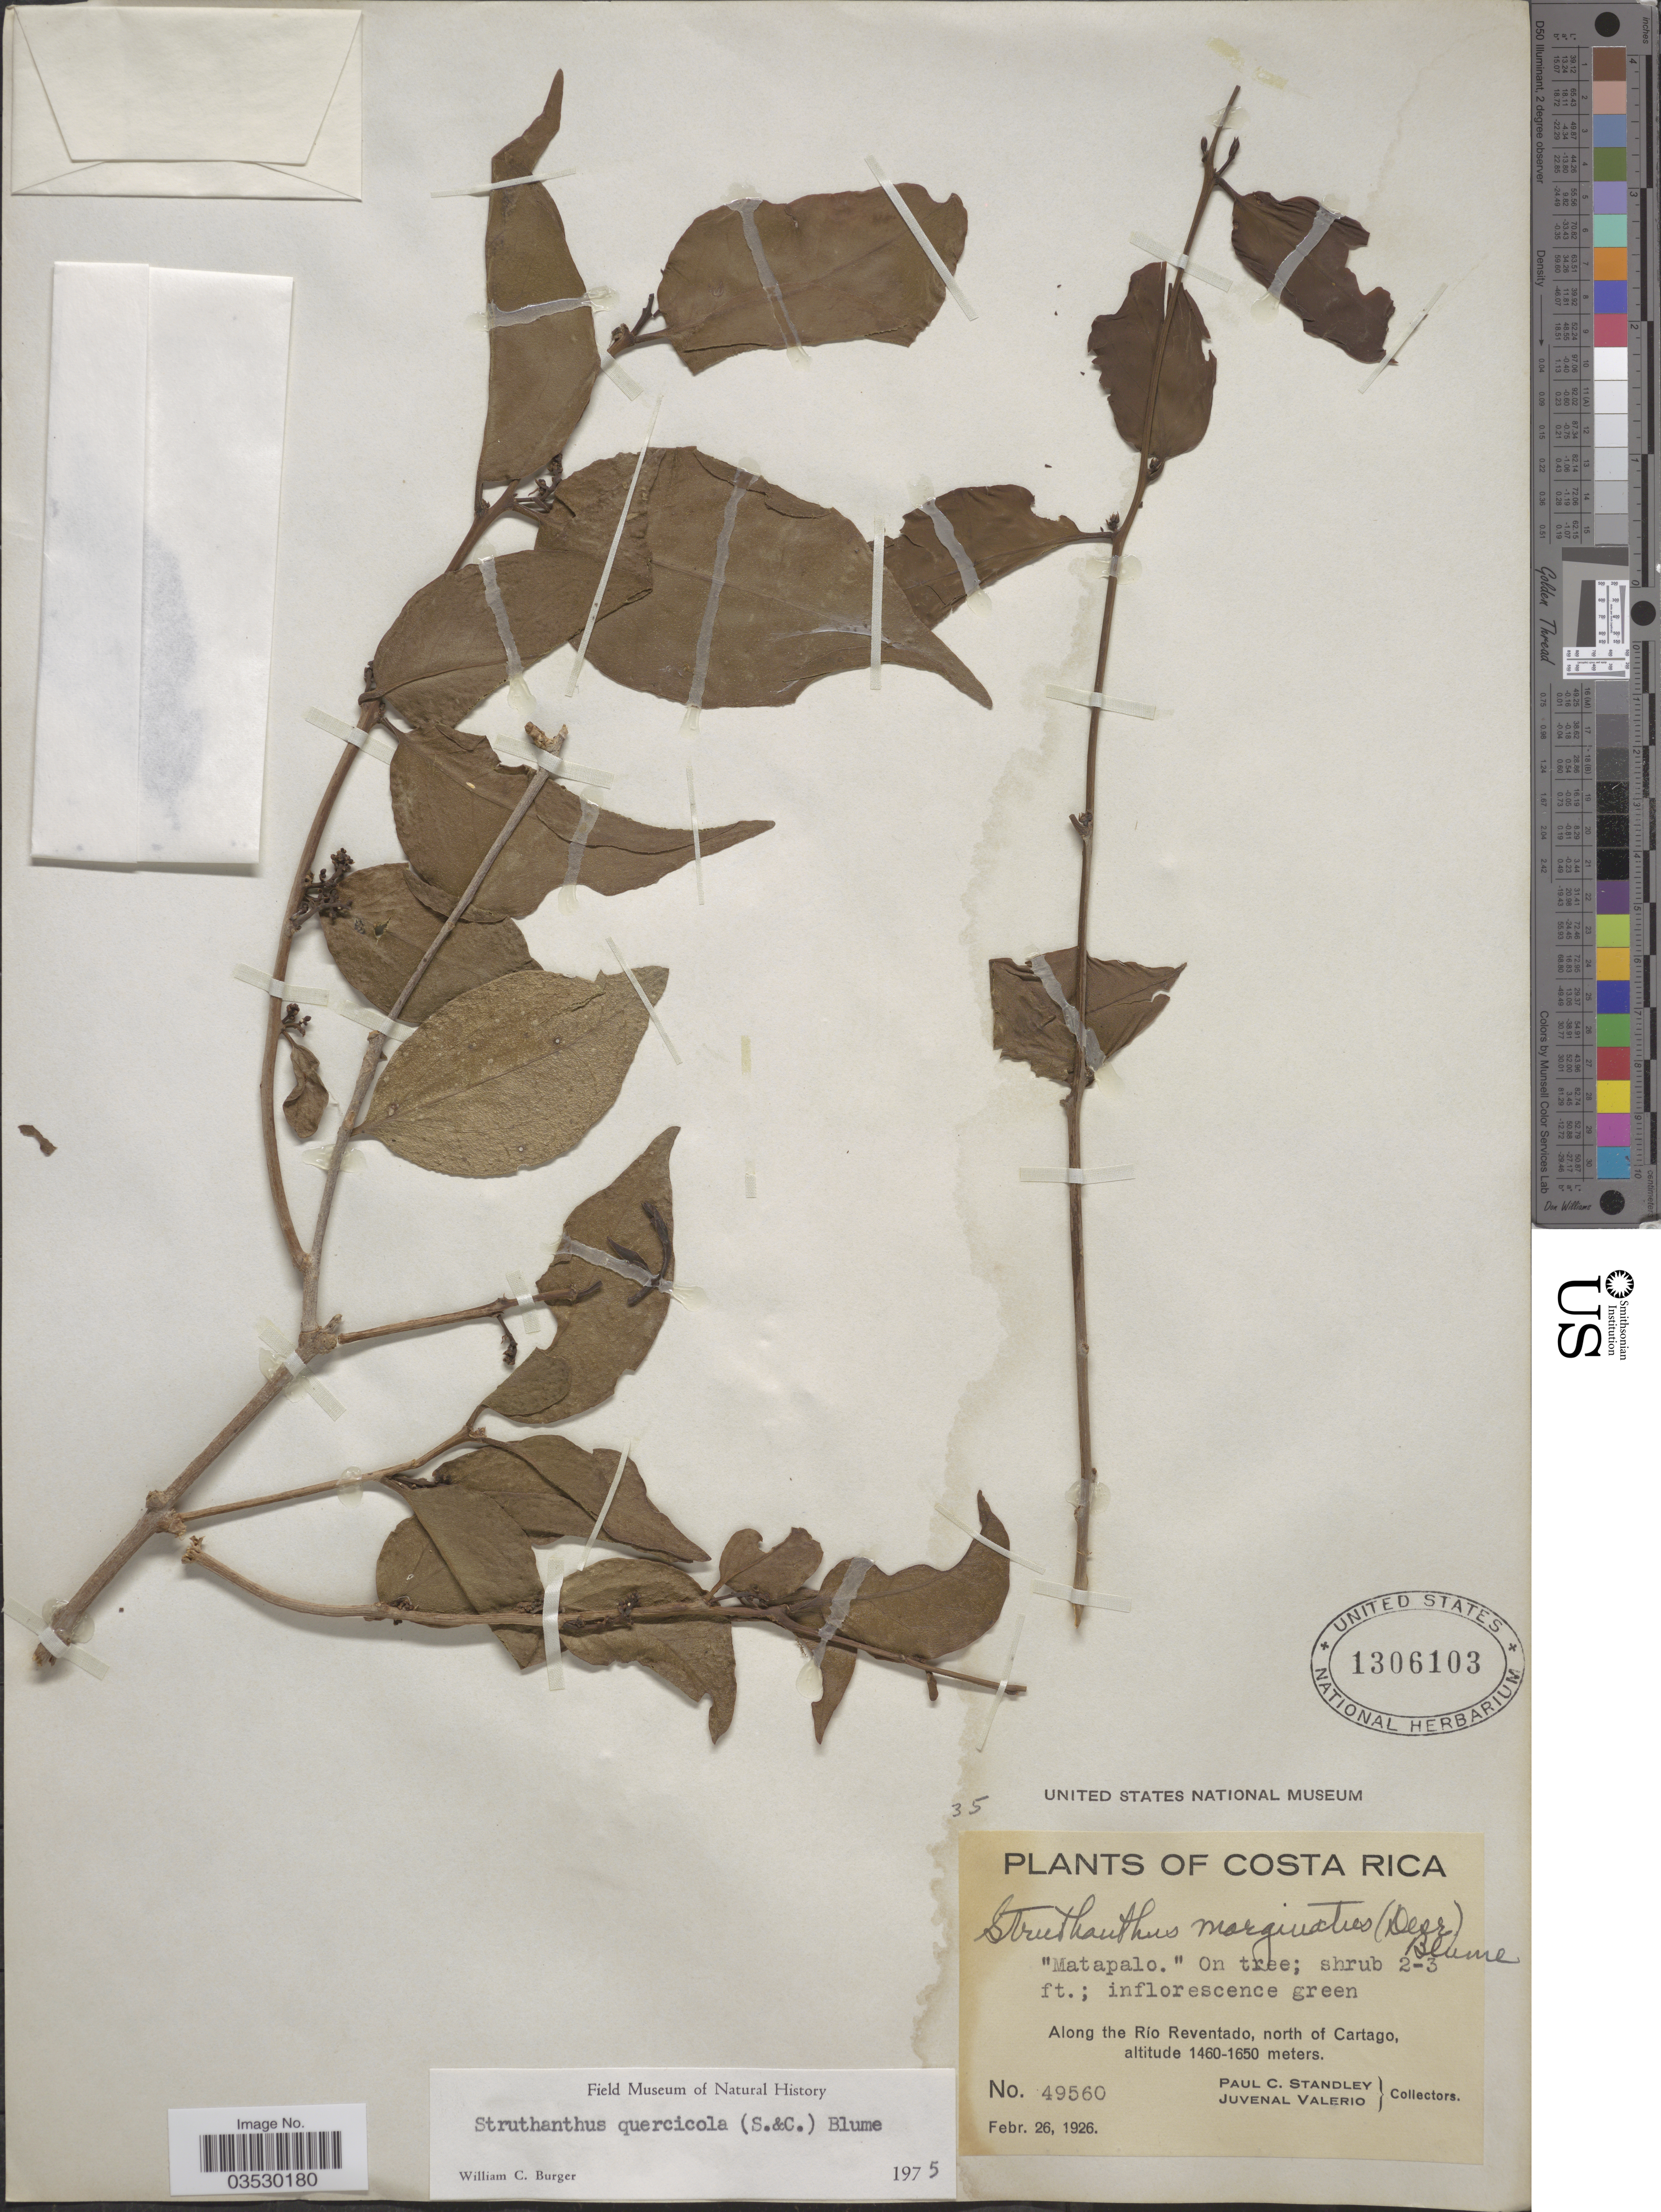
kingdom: Plantae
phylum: Tracheophyta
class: Magnoliopsida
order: Santalales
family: Loranthaceae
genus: Struthanthus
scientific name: Struthanthus quercicola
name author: (Kuijt) Cham. & Schltr.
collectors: P. C. Standley & J. Valerio R.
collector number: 49560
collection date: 1926-02-26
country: Costa Rica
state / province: Cartago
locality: Along the Río Reventado, north of Cartago.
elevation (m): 1460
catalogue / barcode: US 1306103